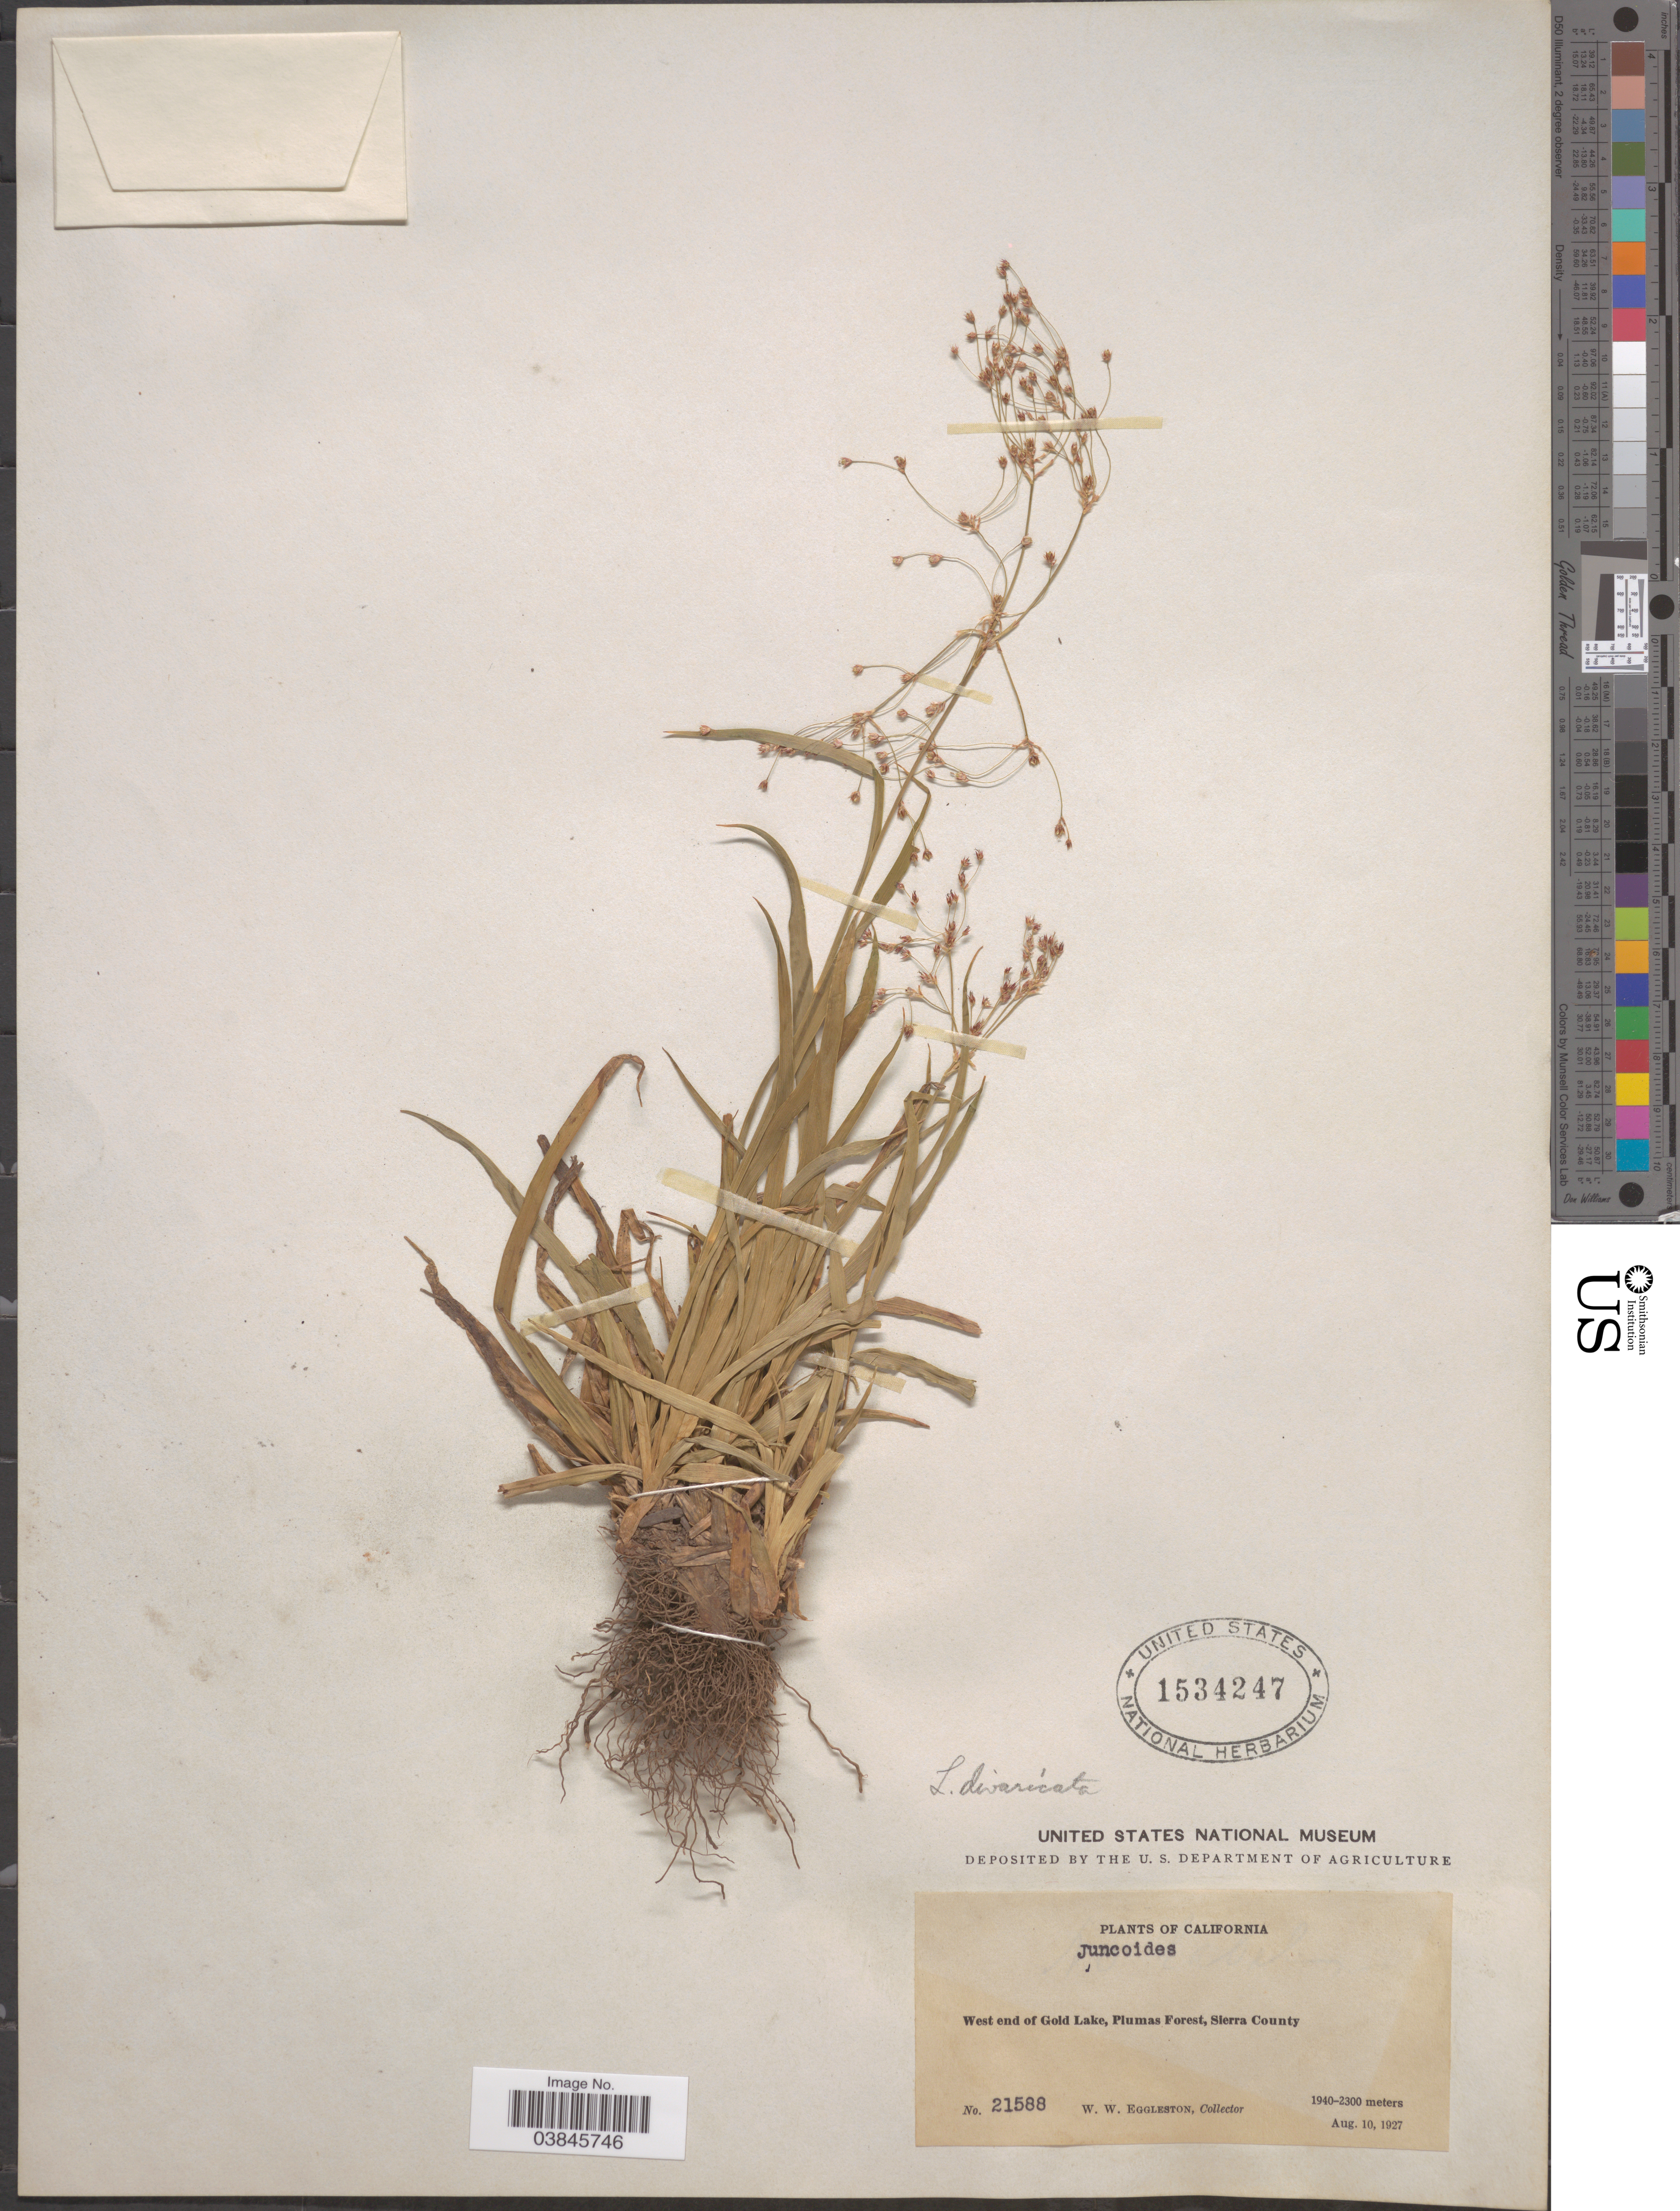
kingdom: Plantae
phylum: Tracheophyta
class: Liliopsida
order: Poales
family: Juncaceae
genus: Luzula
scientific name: Luzula divaricata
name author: S. Watson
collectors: W. W. Eggleston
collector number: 21588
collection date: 1927-08-10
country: United States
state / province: California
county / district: Sierra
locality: West end of Gold Lake, Plumas Forest, Sierra County.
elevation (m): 1940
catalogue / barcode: US 1534247